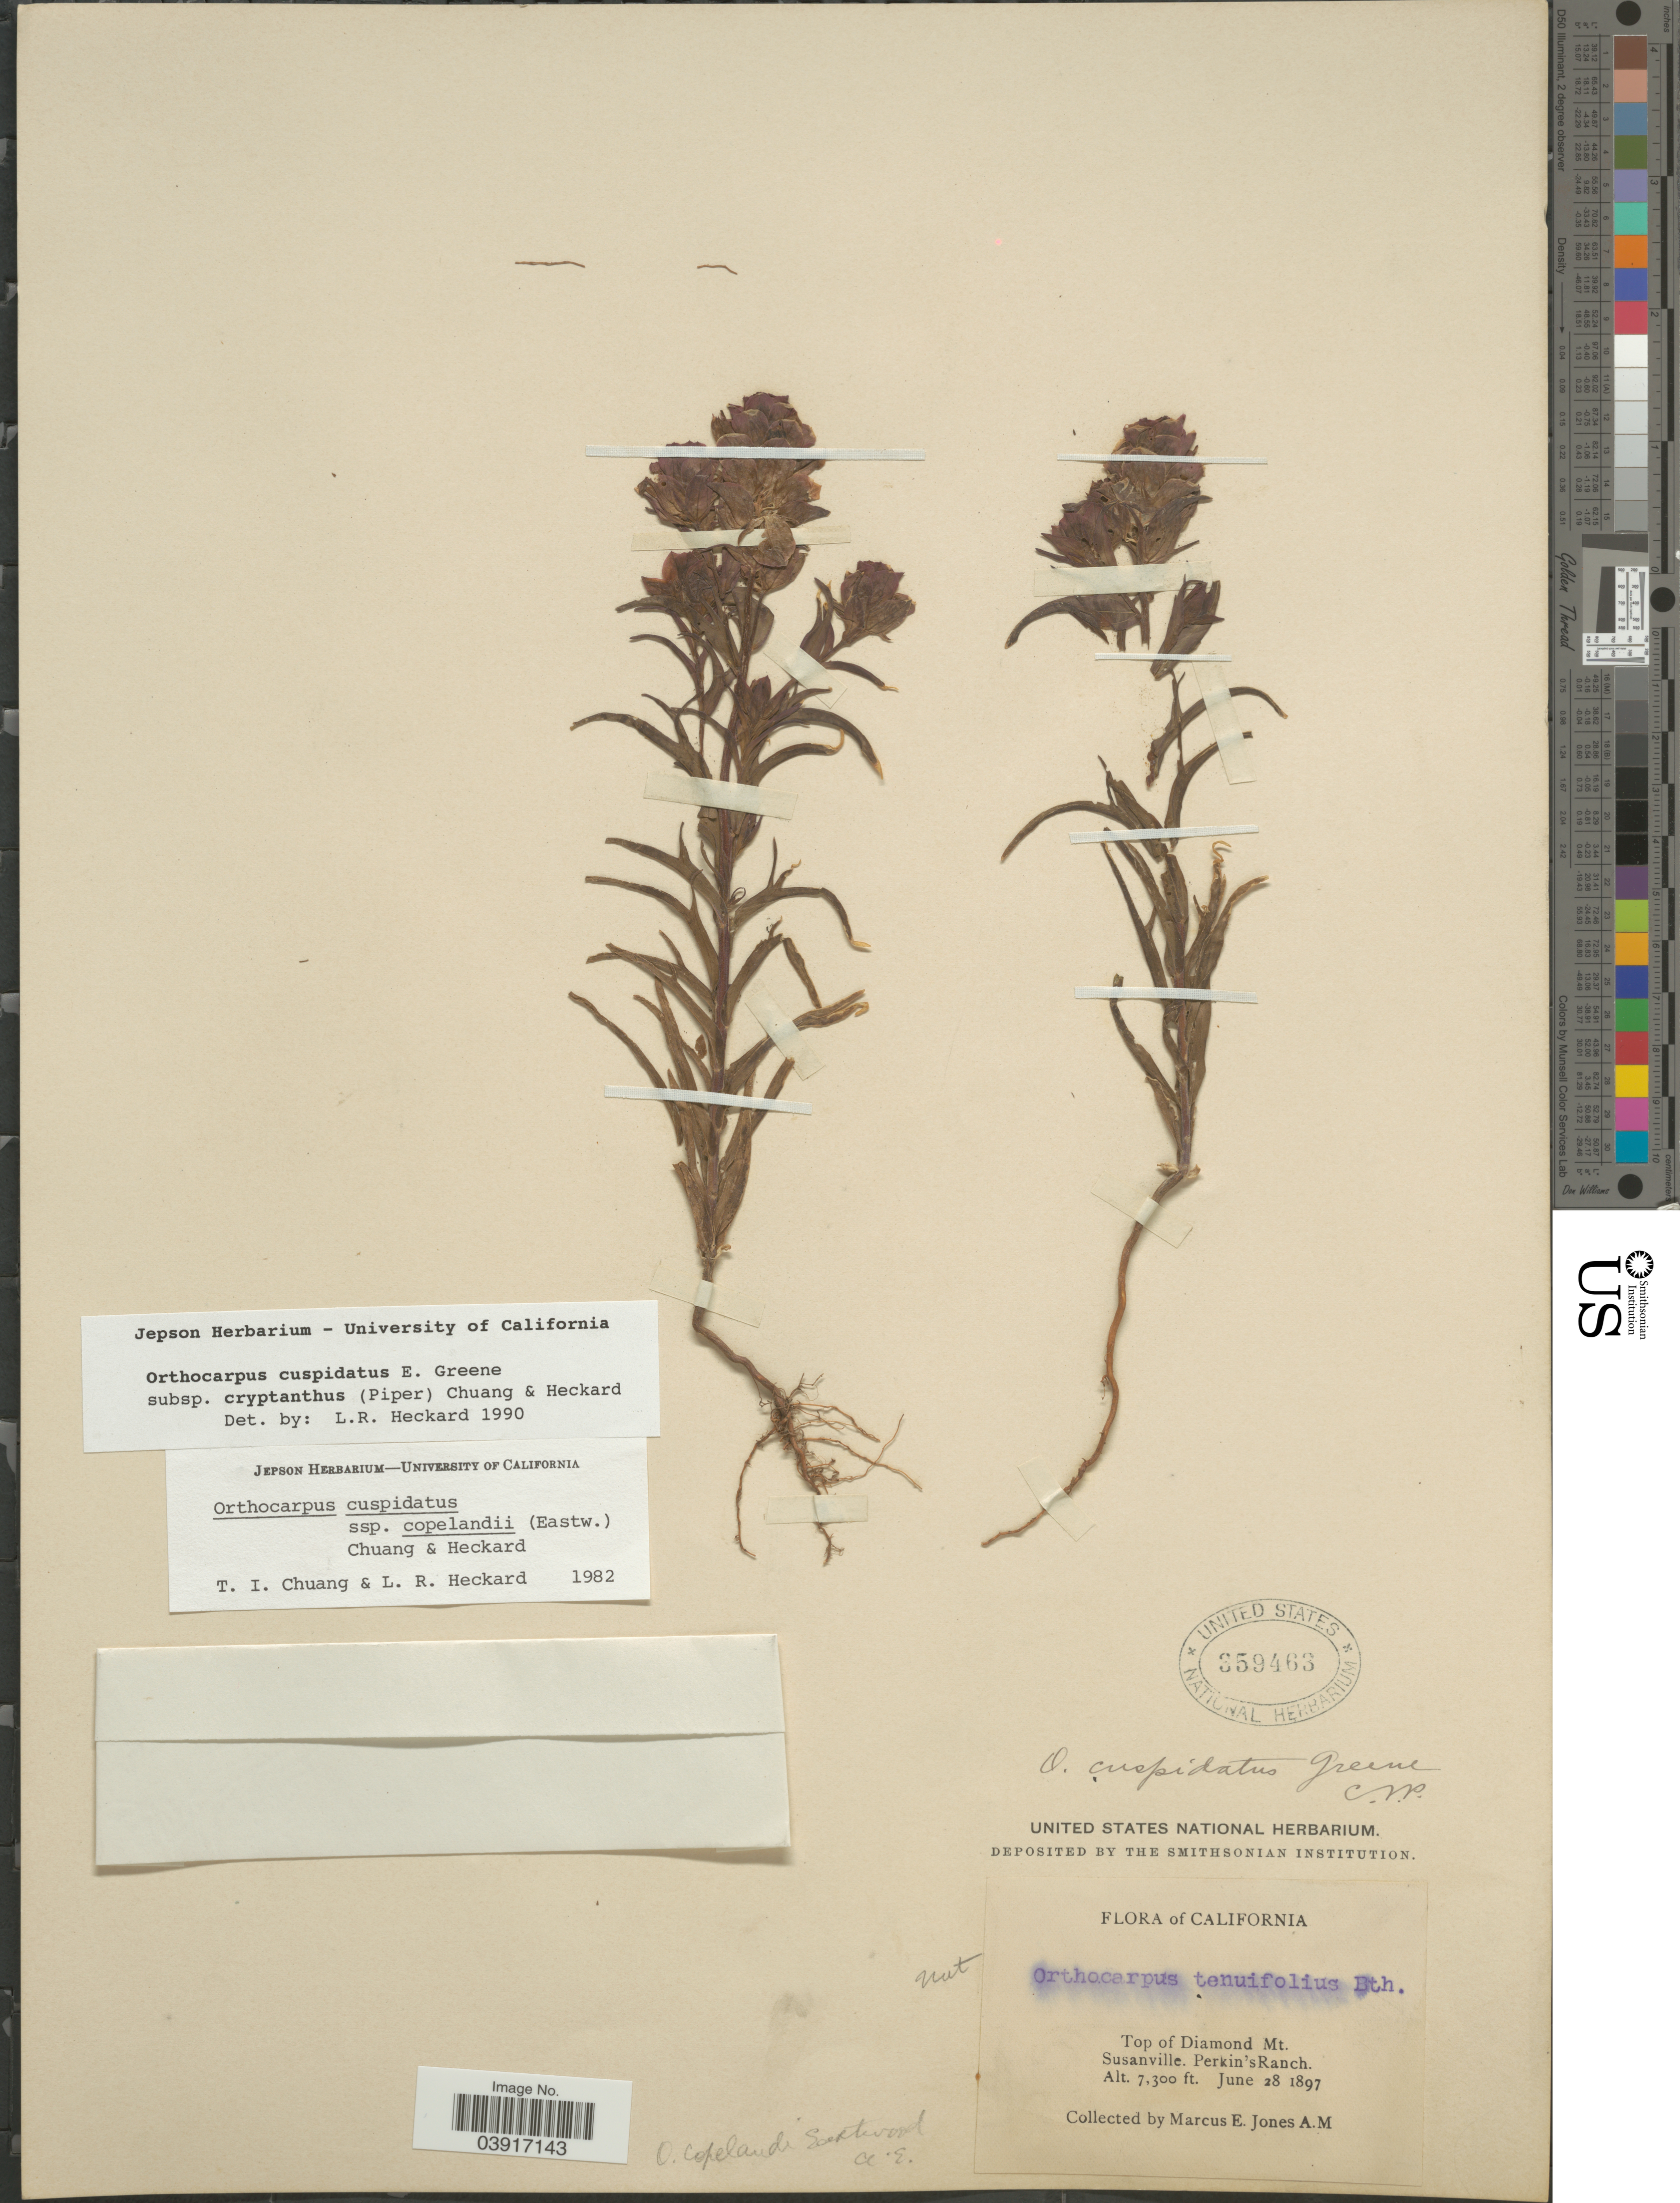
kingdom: Plantae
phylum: Tracheophyta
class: Magnoliopsida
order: Lamiales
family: Orobanchaceae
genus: Orthocarpus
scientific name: Orthocarpus cuspidatus subsp. cryptanthus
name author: (Piper) T.I. Chuang & Heckard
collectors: M. E. Jones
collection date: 1897-06-28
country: United States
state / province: California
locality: Top of Diamond Mt. Susanville. Perkin's Ranch.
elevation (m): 2225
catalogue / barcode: US 359463